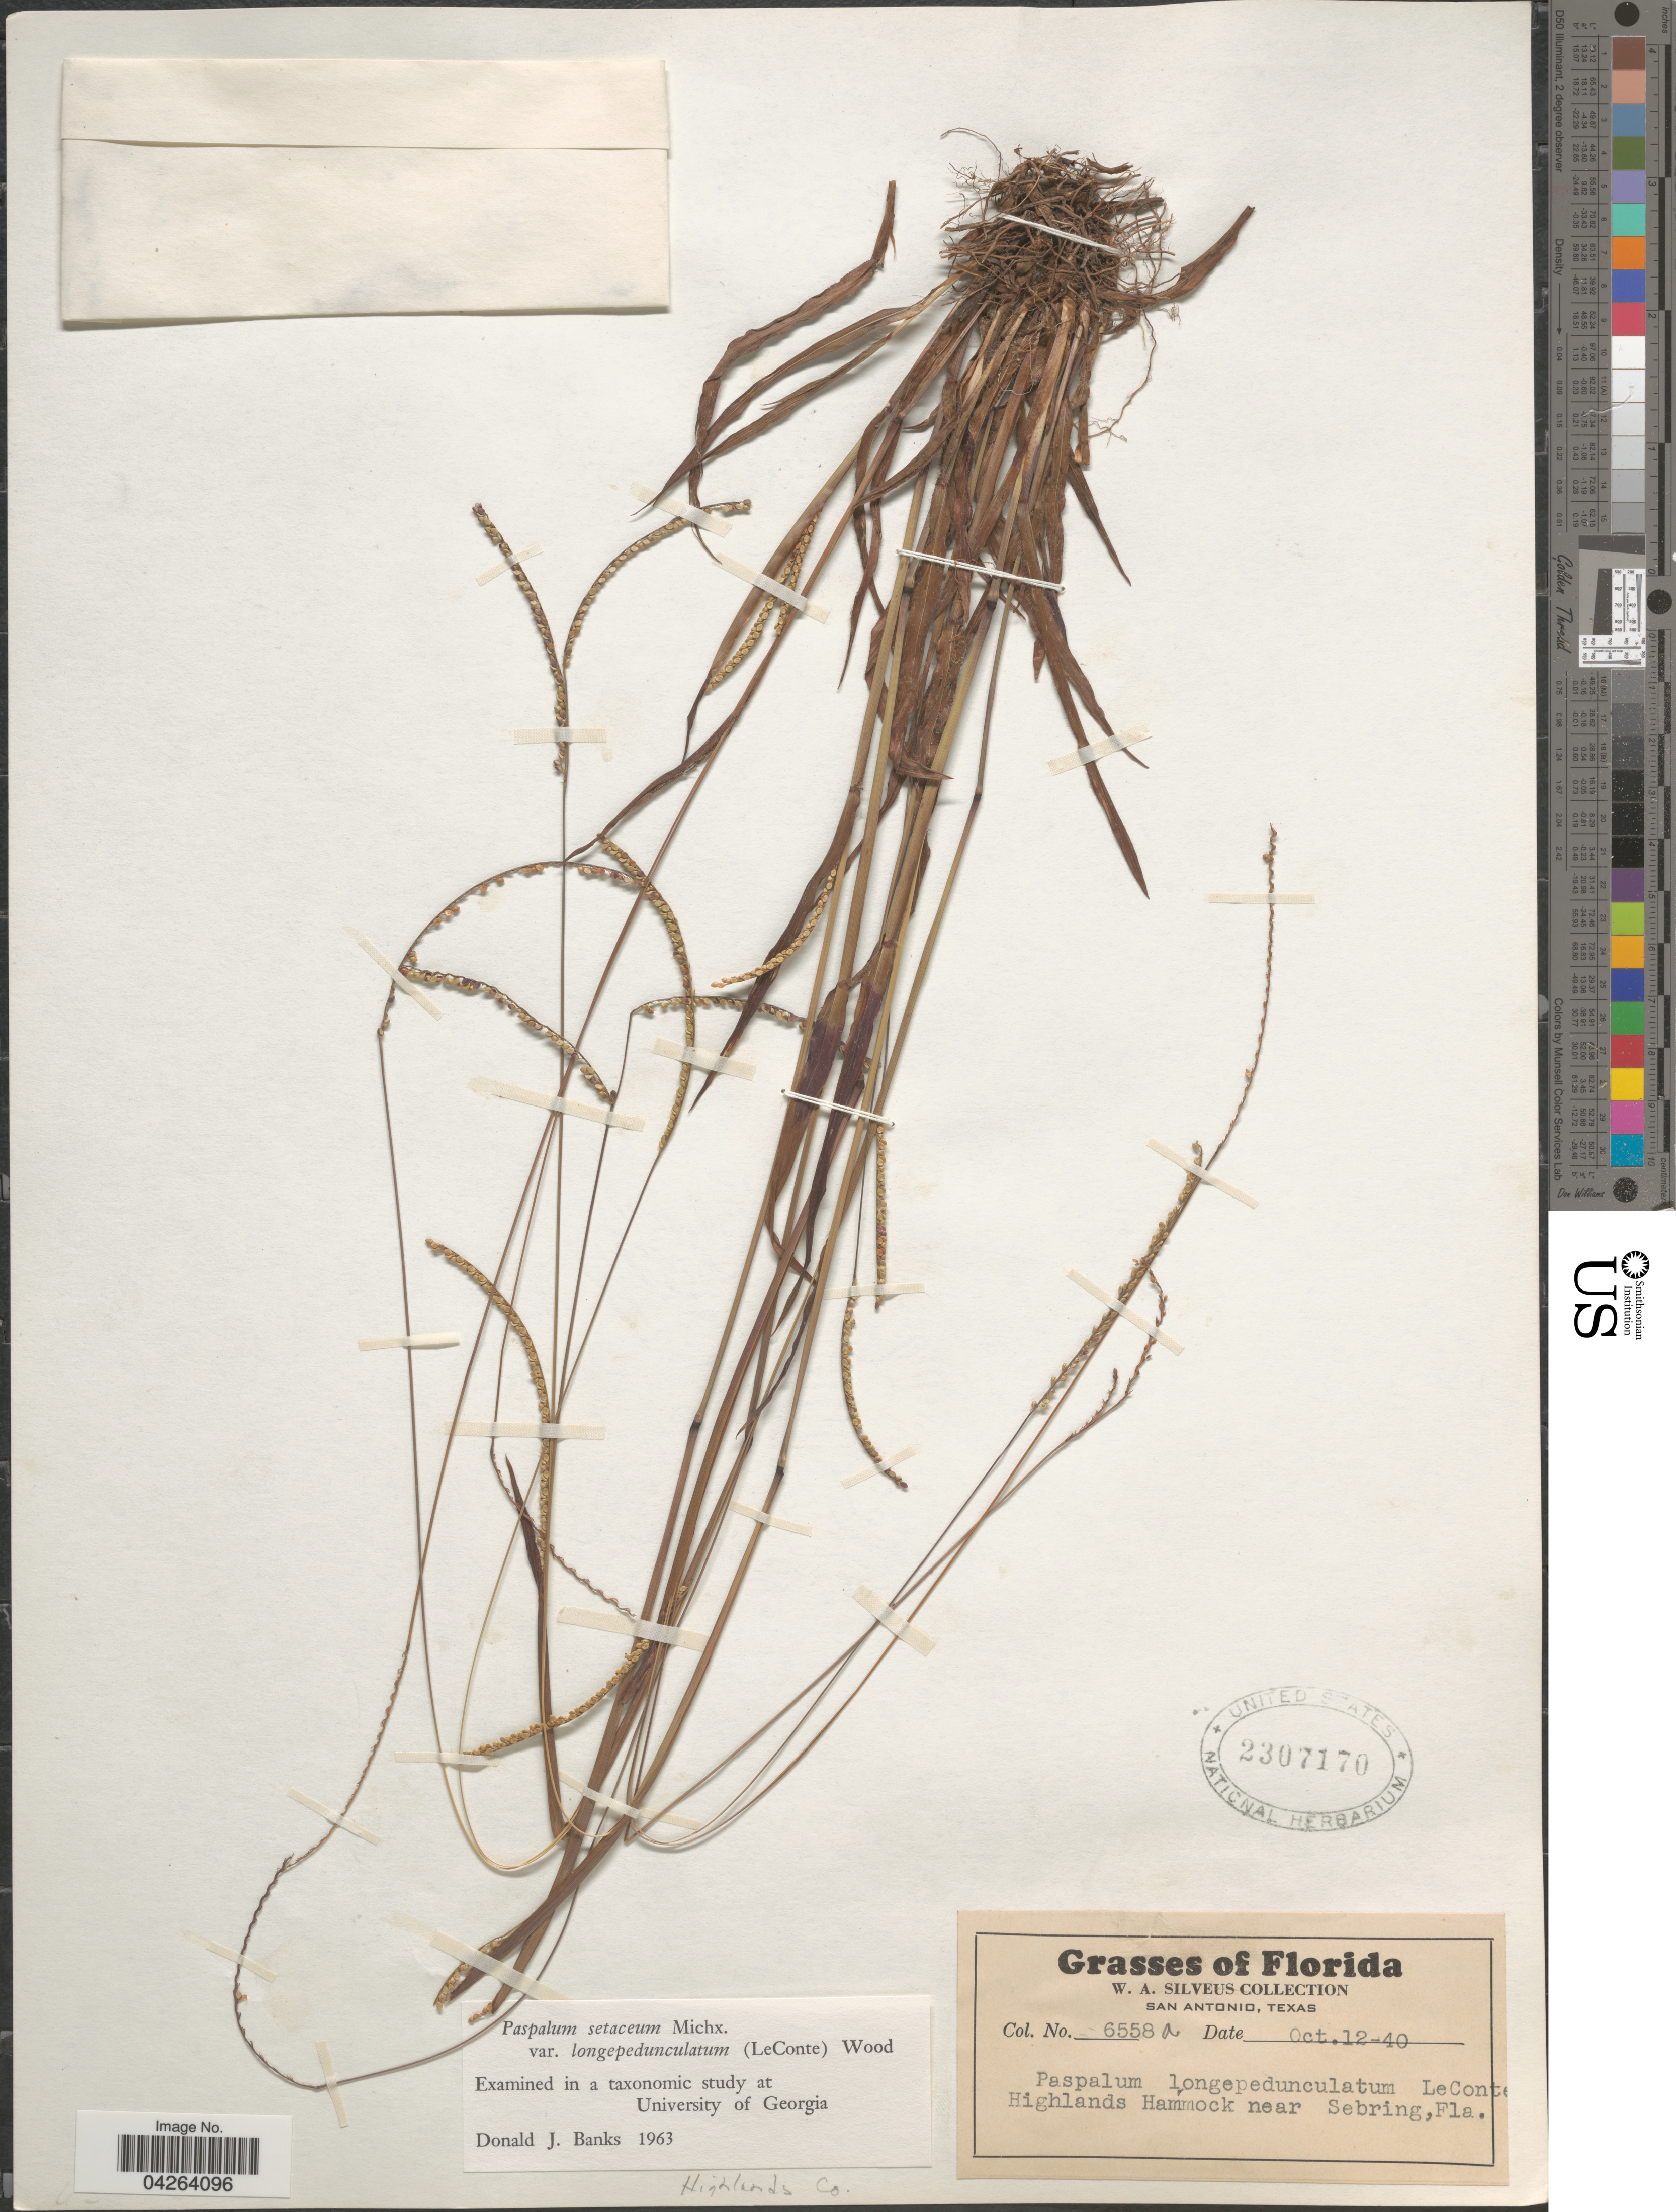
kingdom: Plantae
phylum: Tracheophyta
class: Liliopsida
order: Poales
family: Poaceae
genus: Paspalum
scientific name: Paspalum setaceum var. longipedunculatum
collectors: W. Silveus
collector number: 6558a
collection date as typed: Transcribed d/m/y: 12/10/40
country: United States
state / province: Florida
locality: Highlands Hammock near Sebring. Highlands Co.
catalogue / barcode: US 2307170